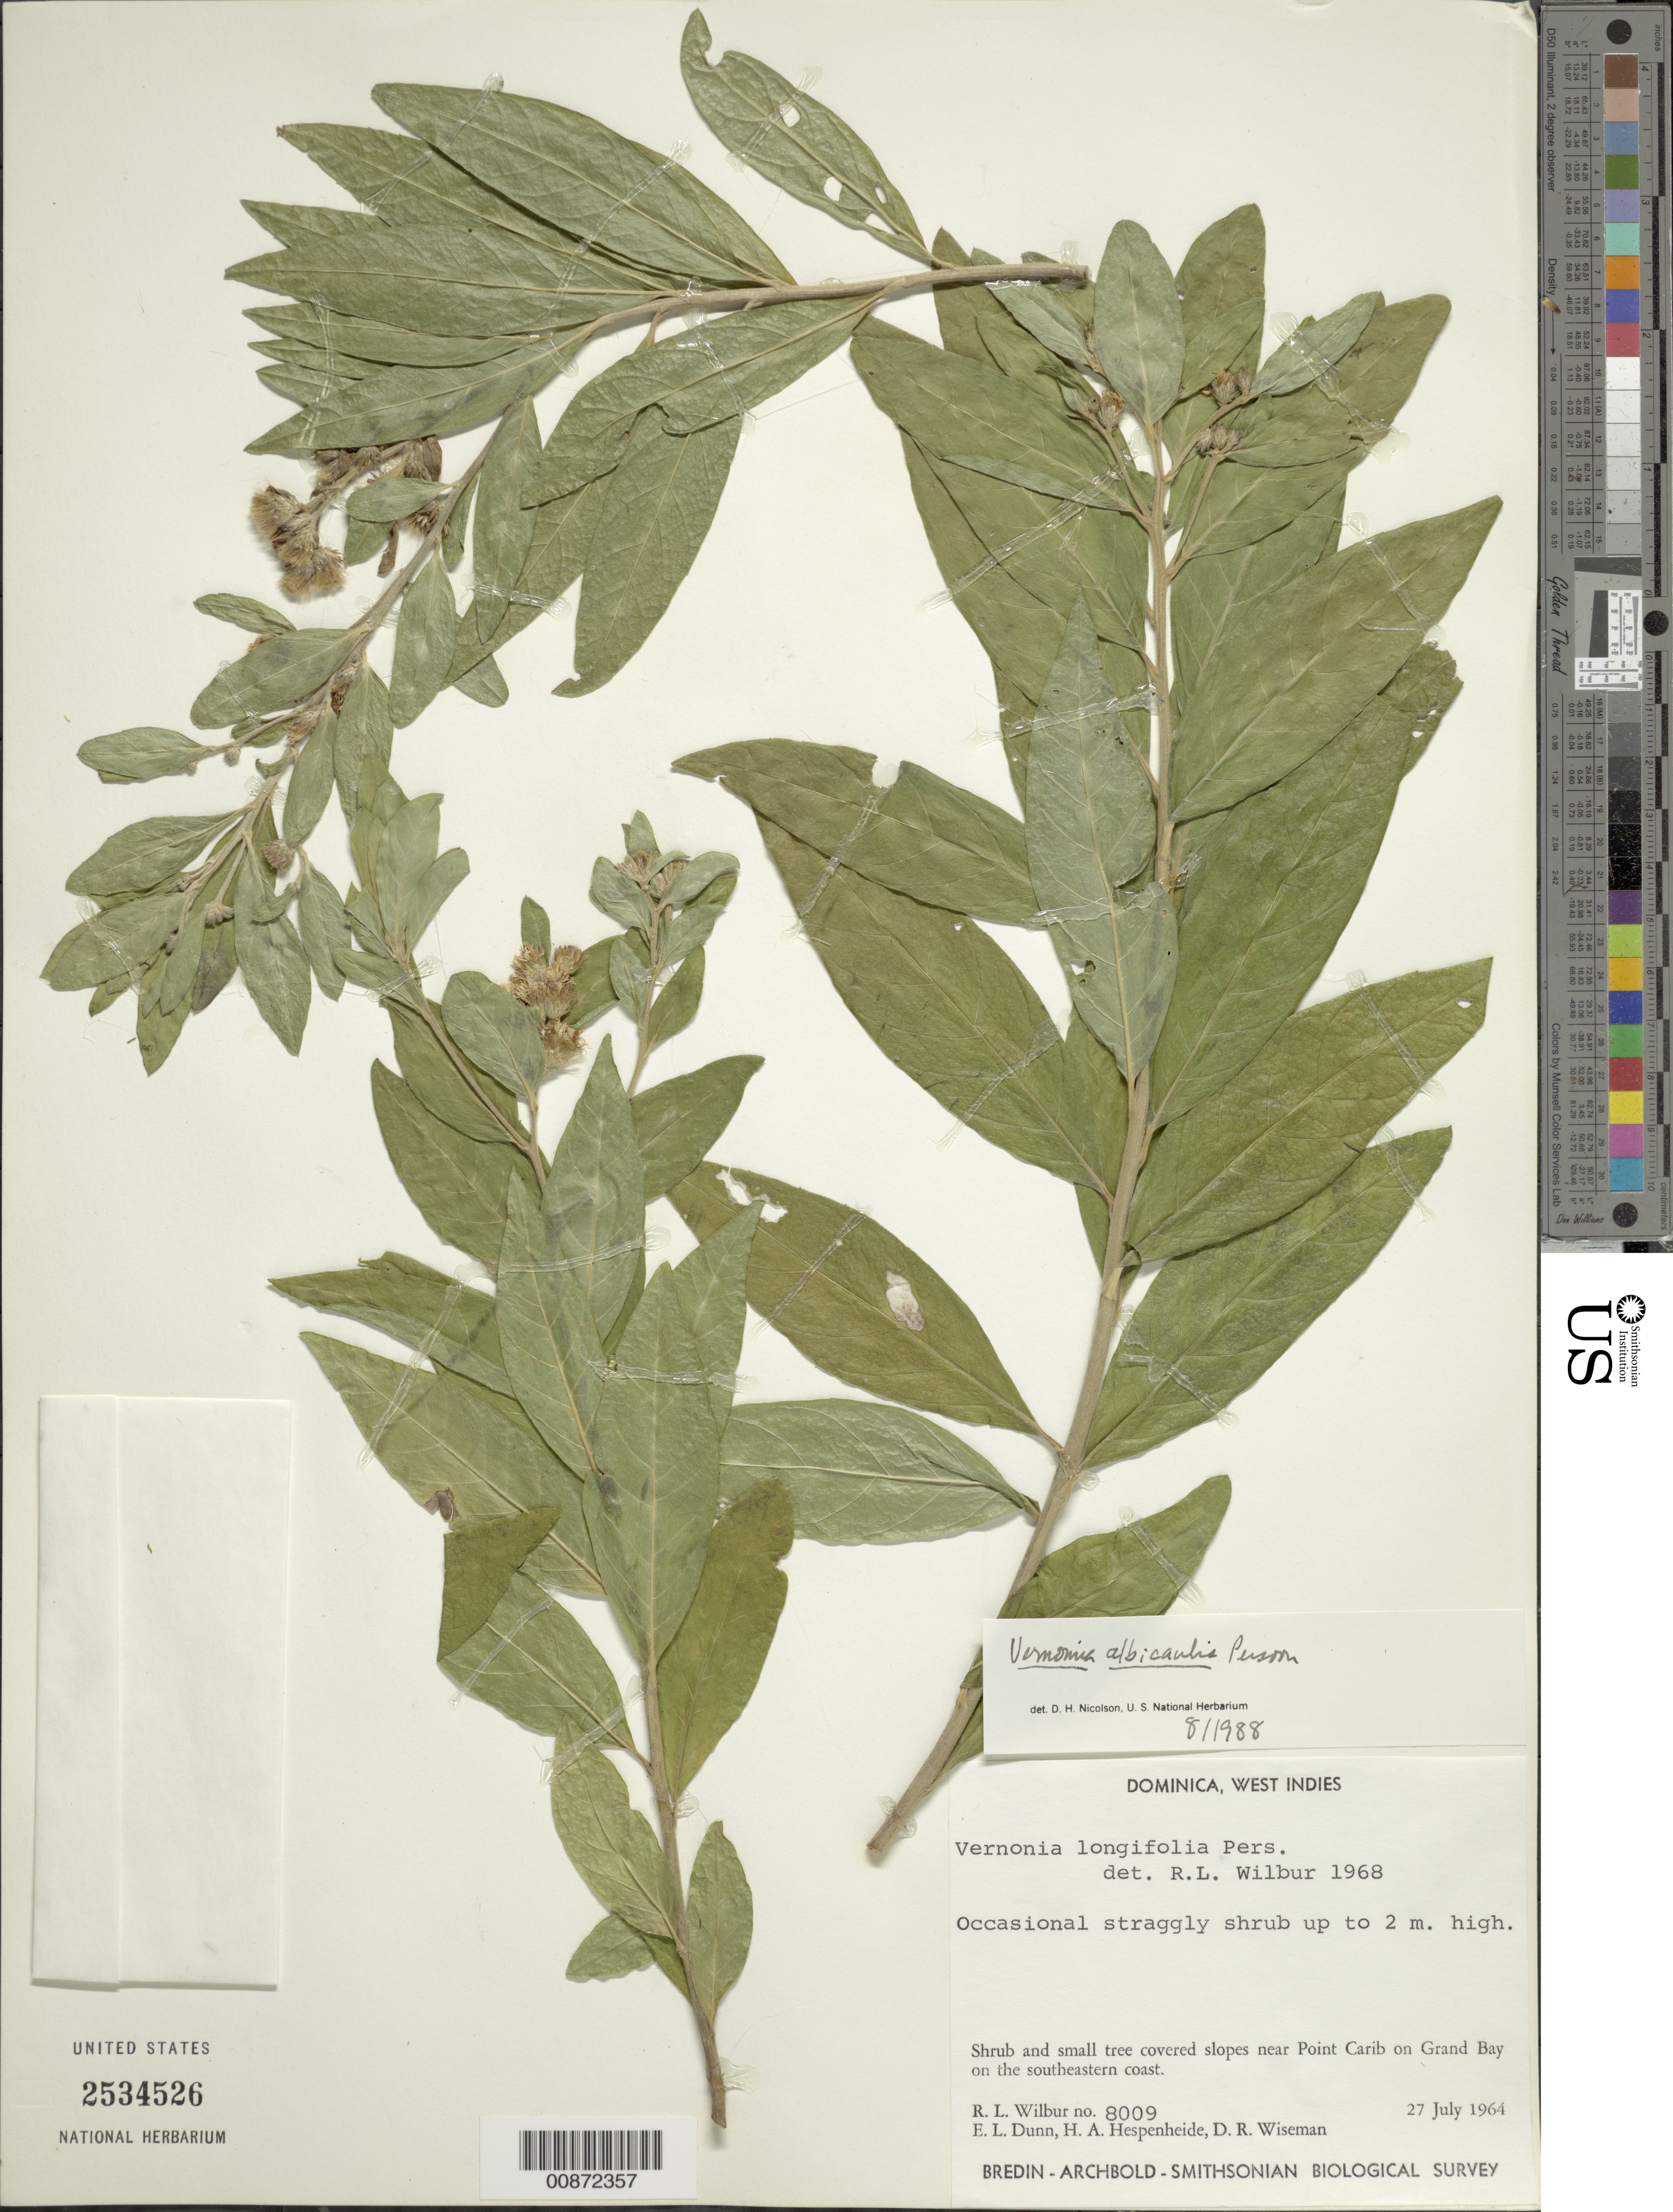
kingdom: Plantae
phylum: Tracheophyta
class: Magnoliopsida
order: Asterales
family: Asteraceae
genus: Lepidaploa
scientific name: Lepidaploa glabra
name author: (Willd.) H. Rob.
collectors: R. L. Wilbur, E. Dunn, H. A. Hespenheide & D. R. Wiseman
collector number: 8009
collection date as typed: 27 Jul 1964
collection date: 1964-07-27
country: Dominica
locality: Slopes near point Carib on Grand Bay, on the southeastern coast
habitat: Shrub and small tree covered slopes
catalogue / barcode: US 2534526